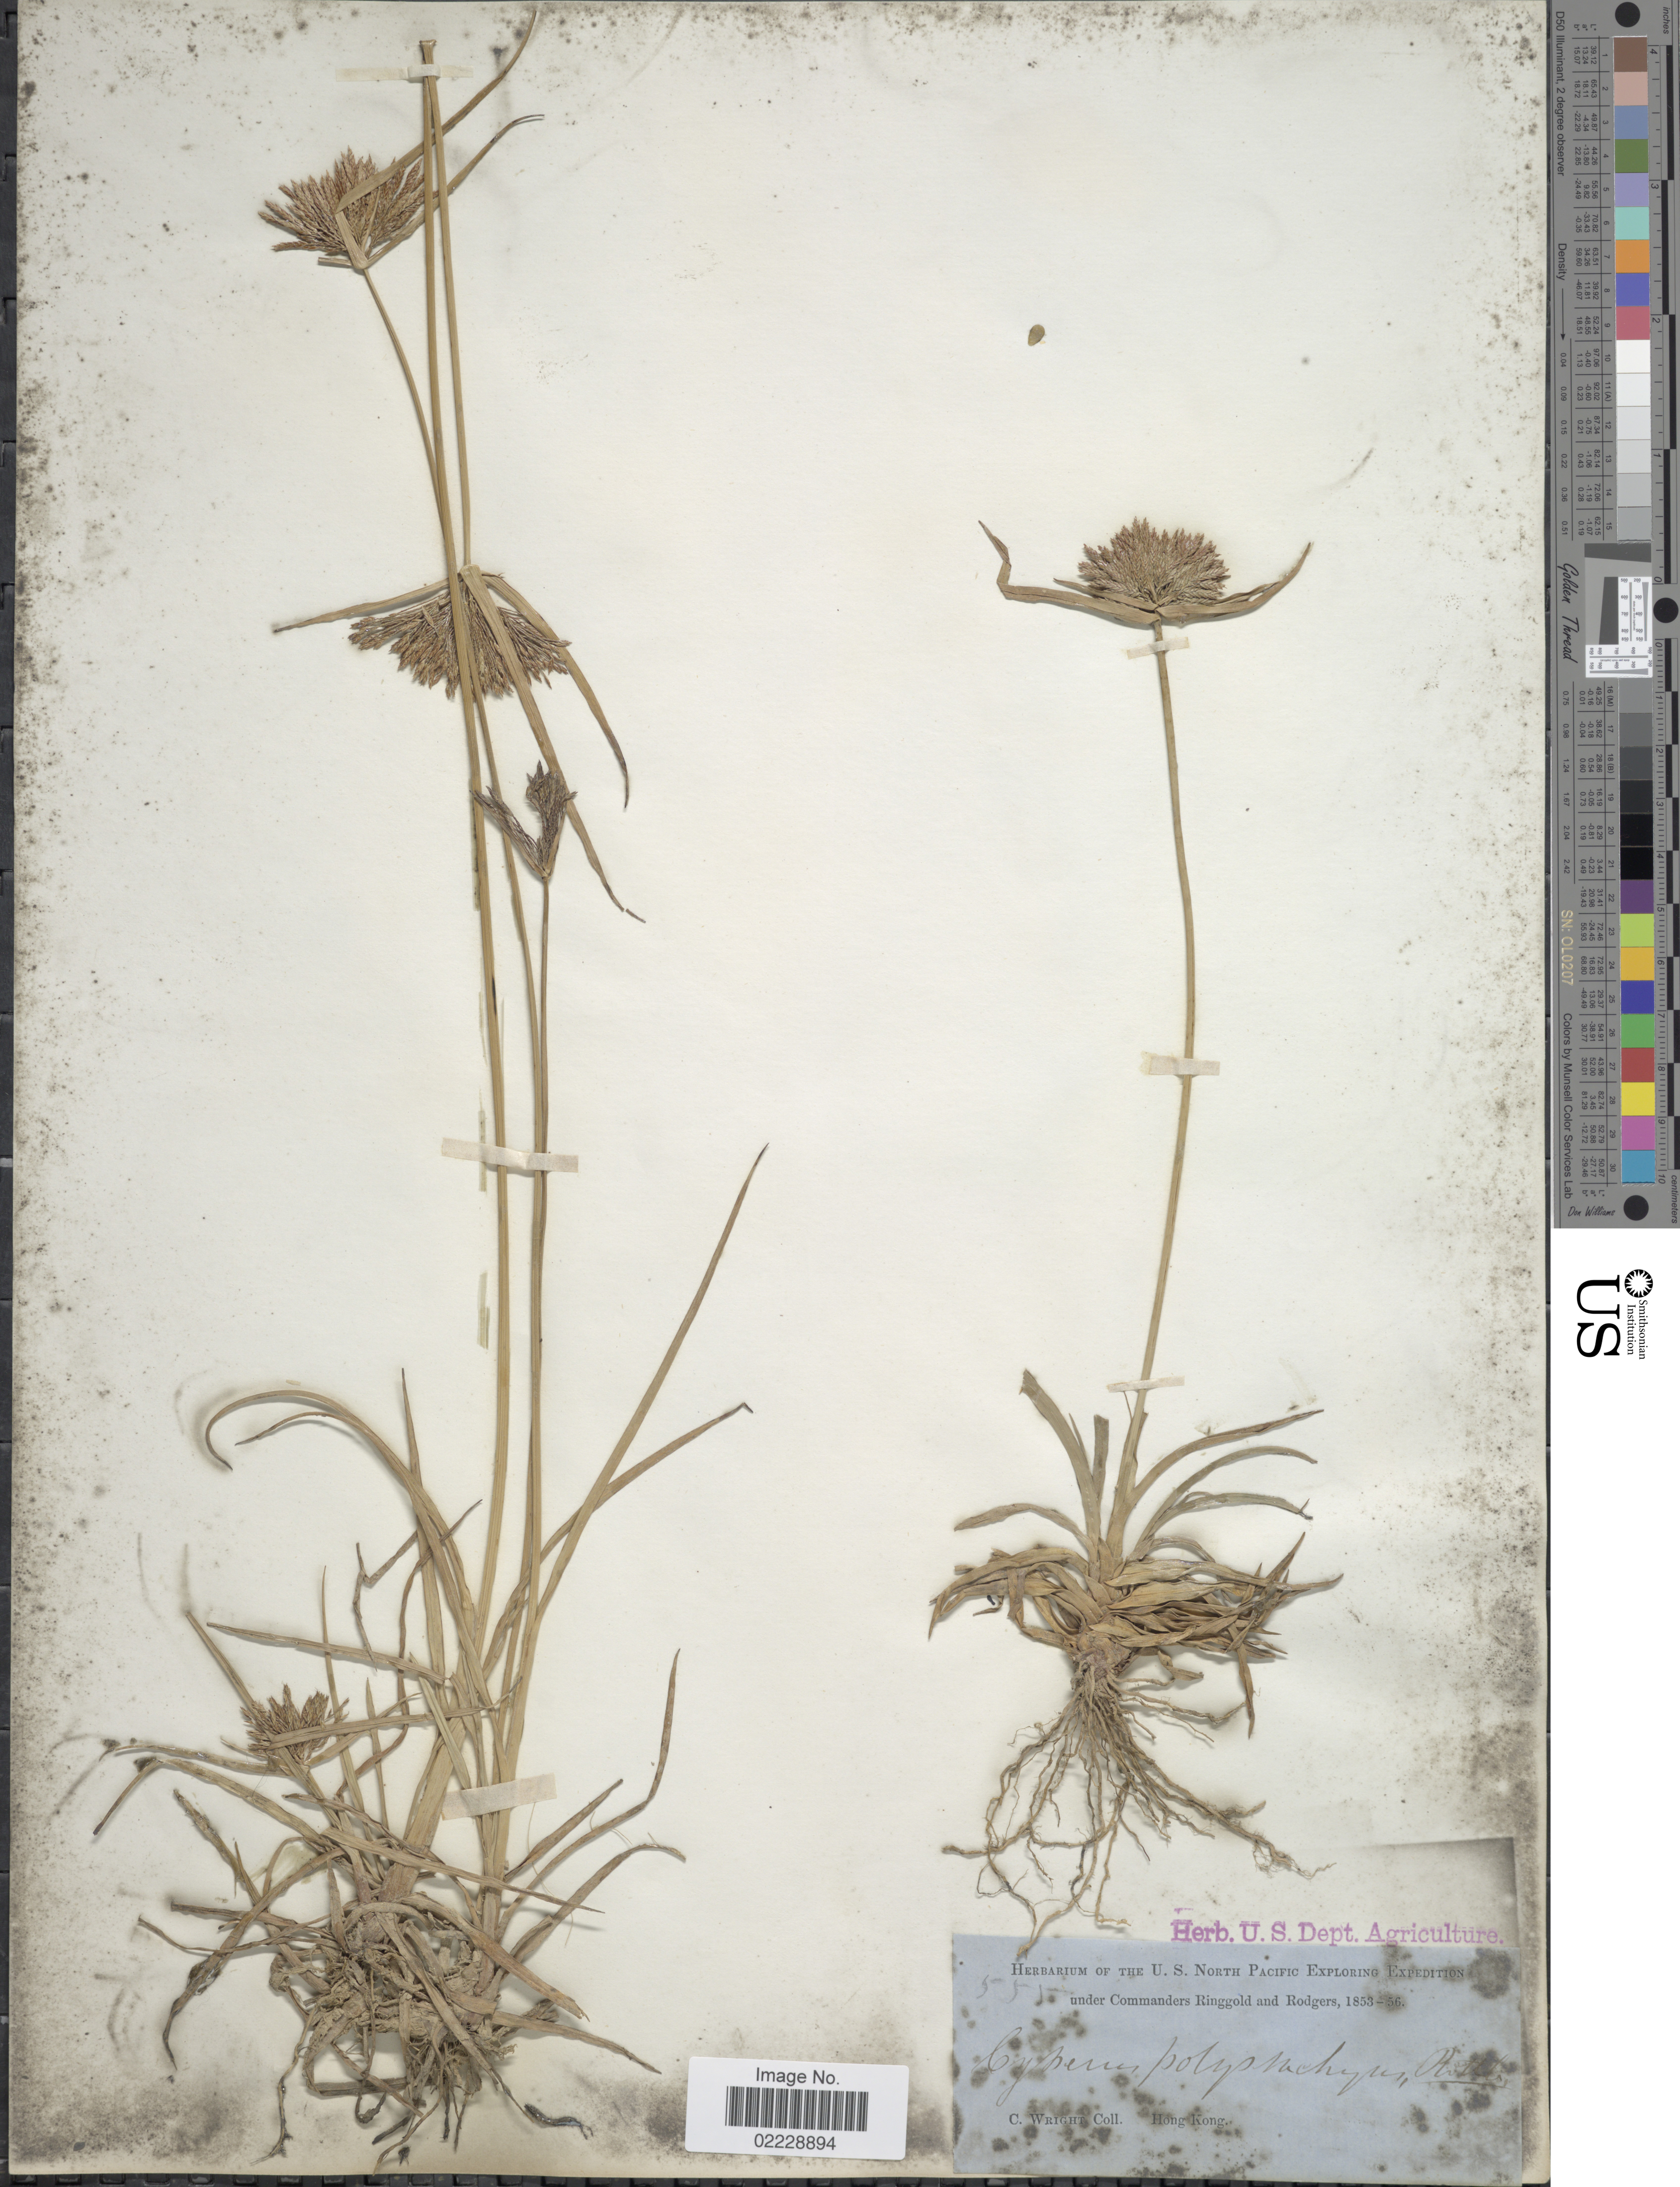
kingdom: Plantae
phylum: Tracheophyta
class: Liliopsida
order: Poales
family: Cyperaceae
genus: Cyperus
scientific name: Cyperus polystachyos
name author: Rottb.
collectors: C. Wright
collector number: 555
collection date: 1853/1856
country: China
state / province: Hong Kong